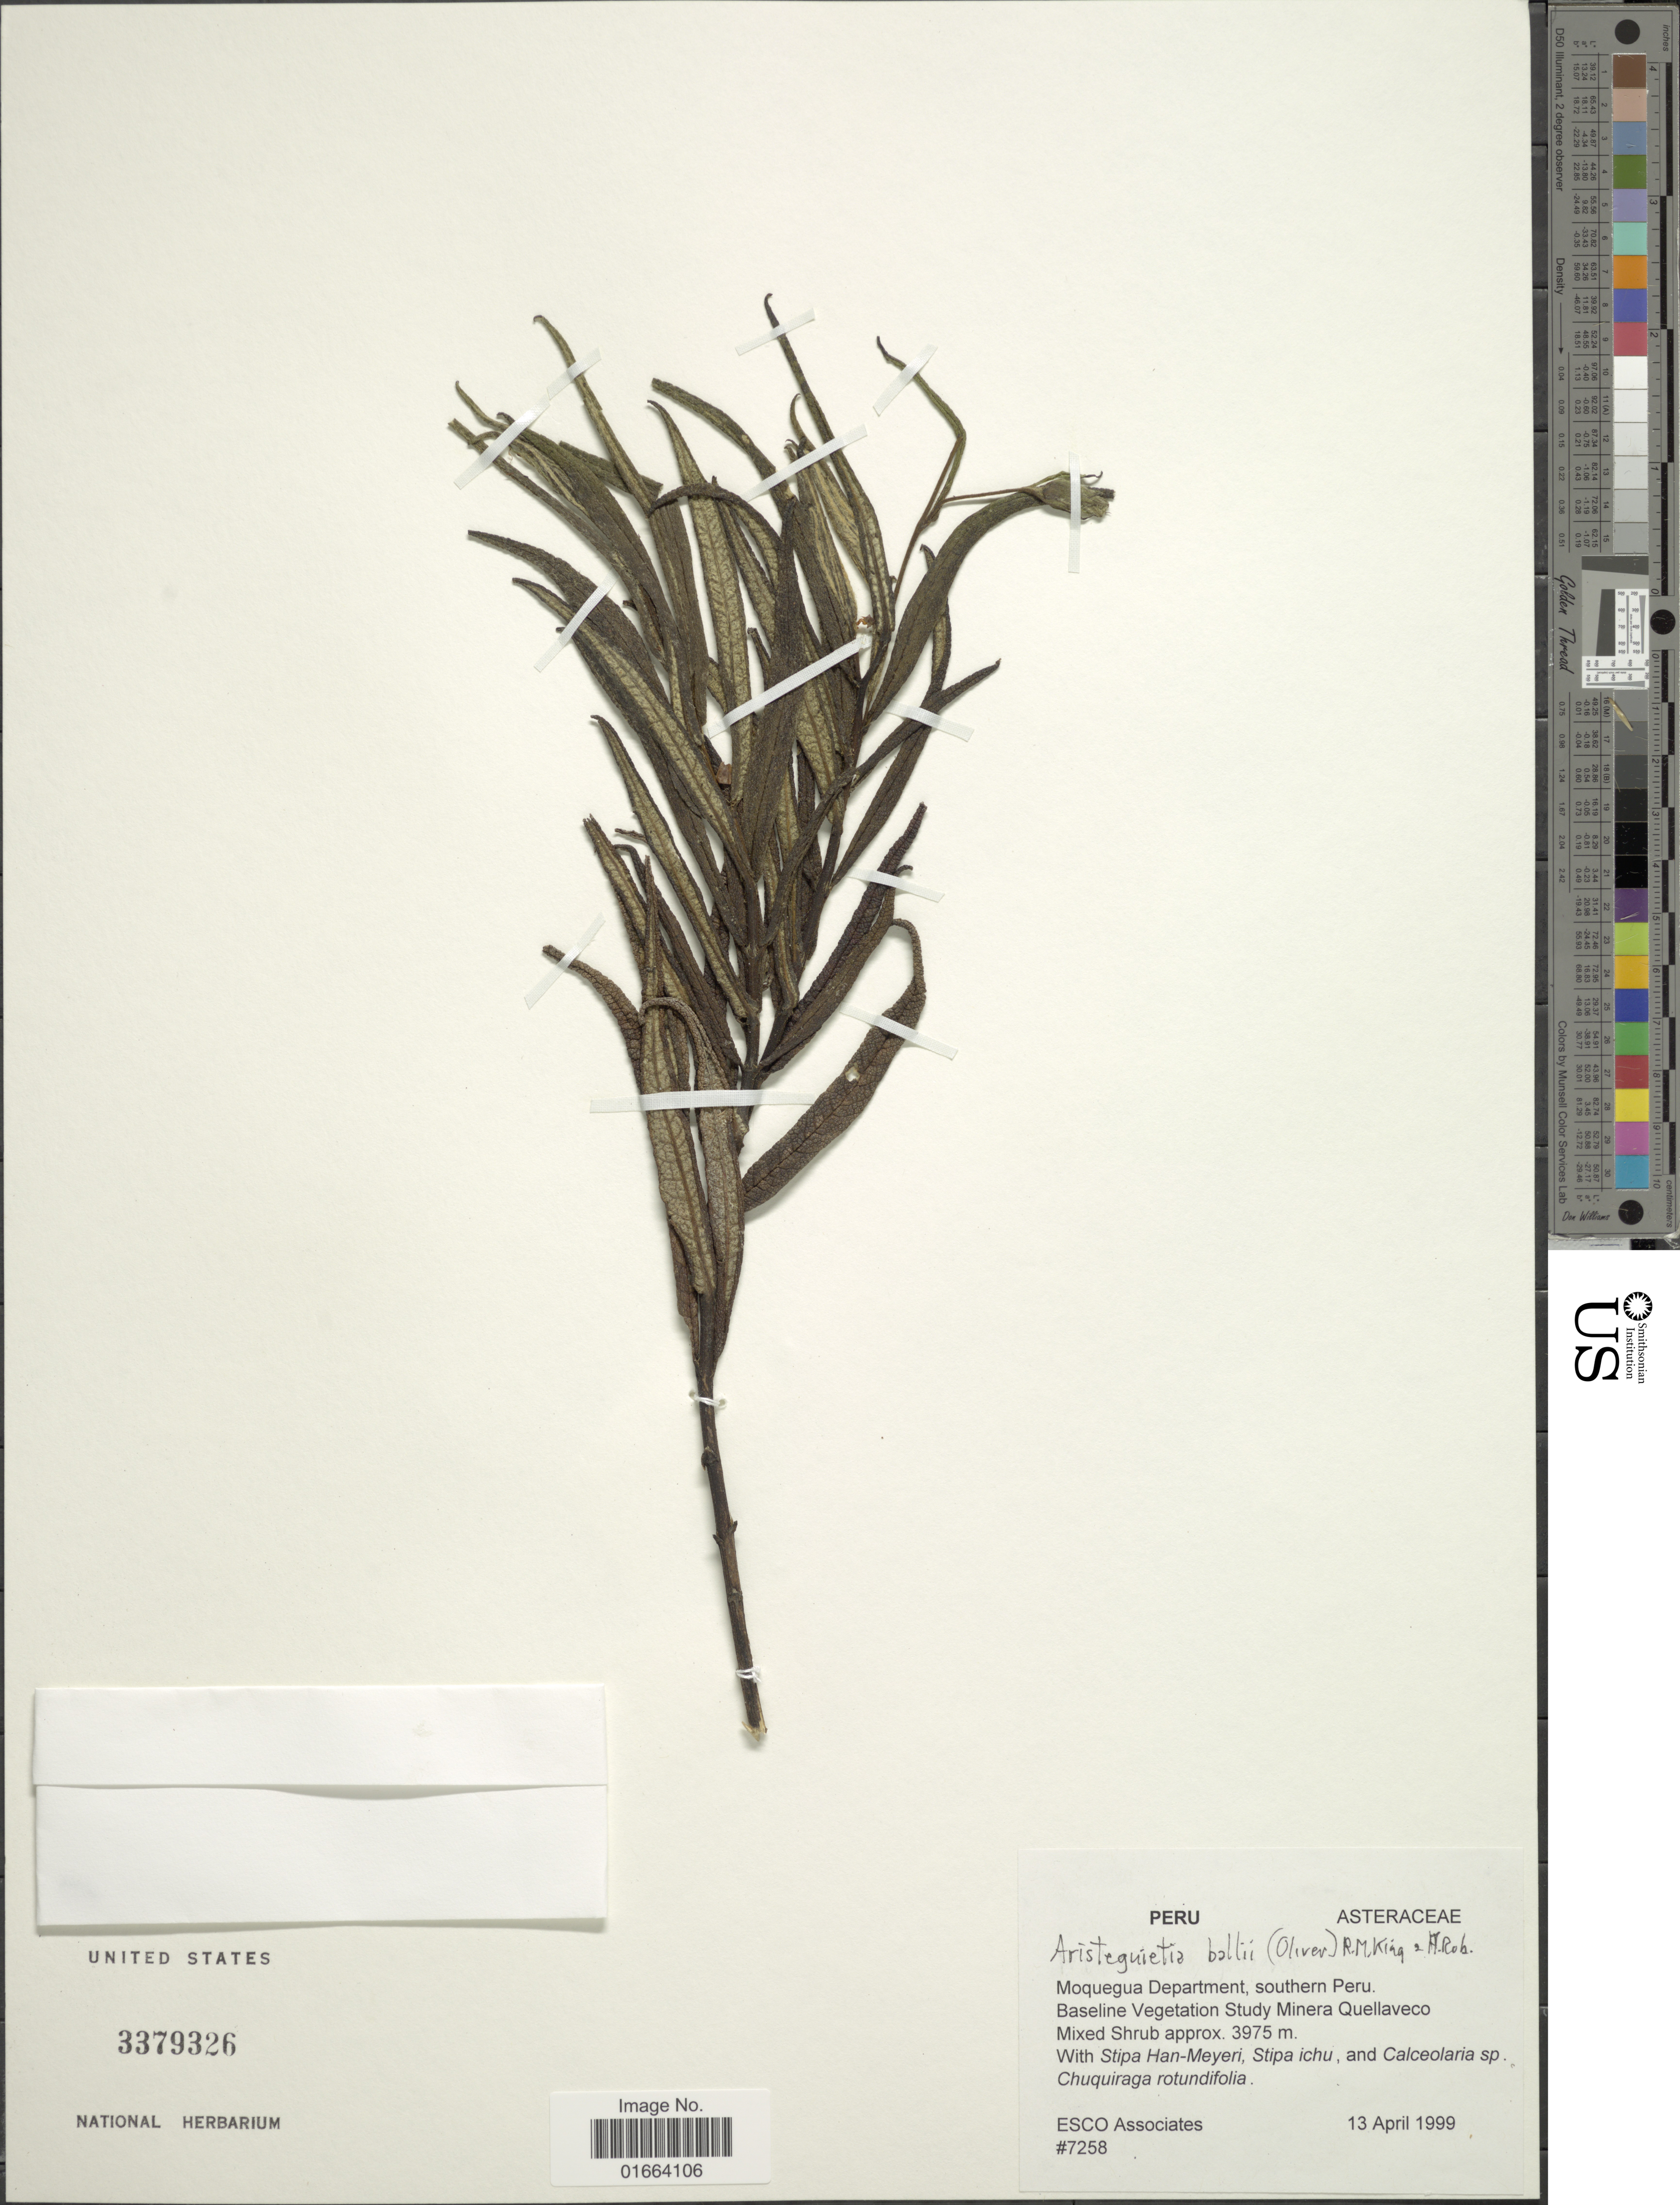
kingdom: Plantae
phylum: Tracheophyta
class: Magnoliopsida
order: Asterales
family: Asteraceae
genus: Aristeguietia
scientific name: Aristeguietia ballii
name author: (Oliver, M. G.) R.M. King & H. Rob.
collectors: ESCO Associates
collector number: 7258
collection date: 1999-04-13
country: Peru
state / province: Moquegua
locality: Southern Peru. Minera Quellavaco [unsure placement]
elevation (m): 3975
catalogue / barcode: US 3379326